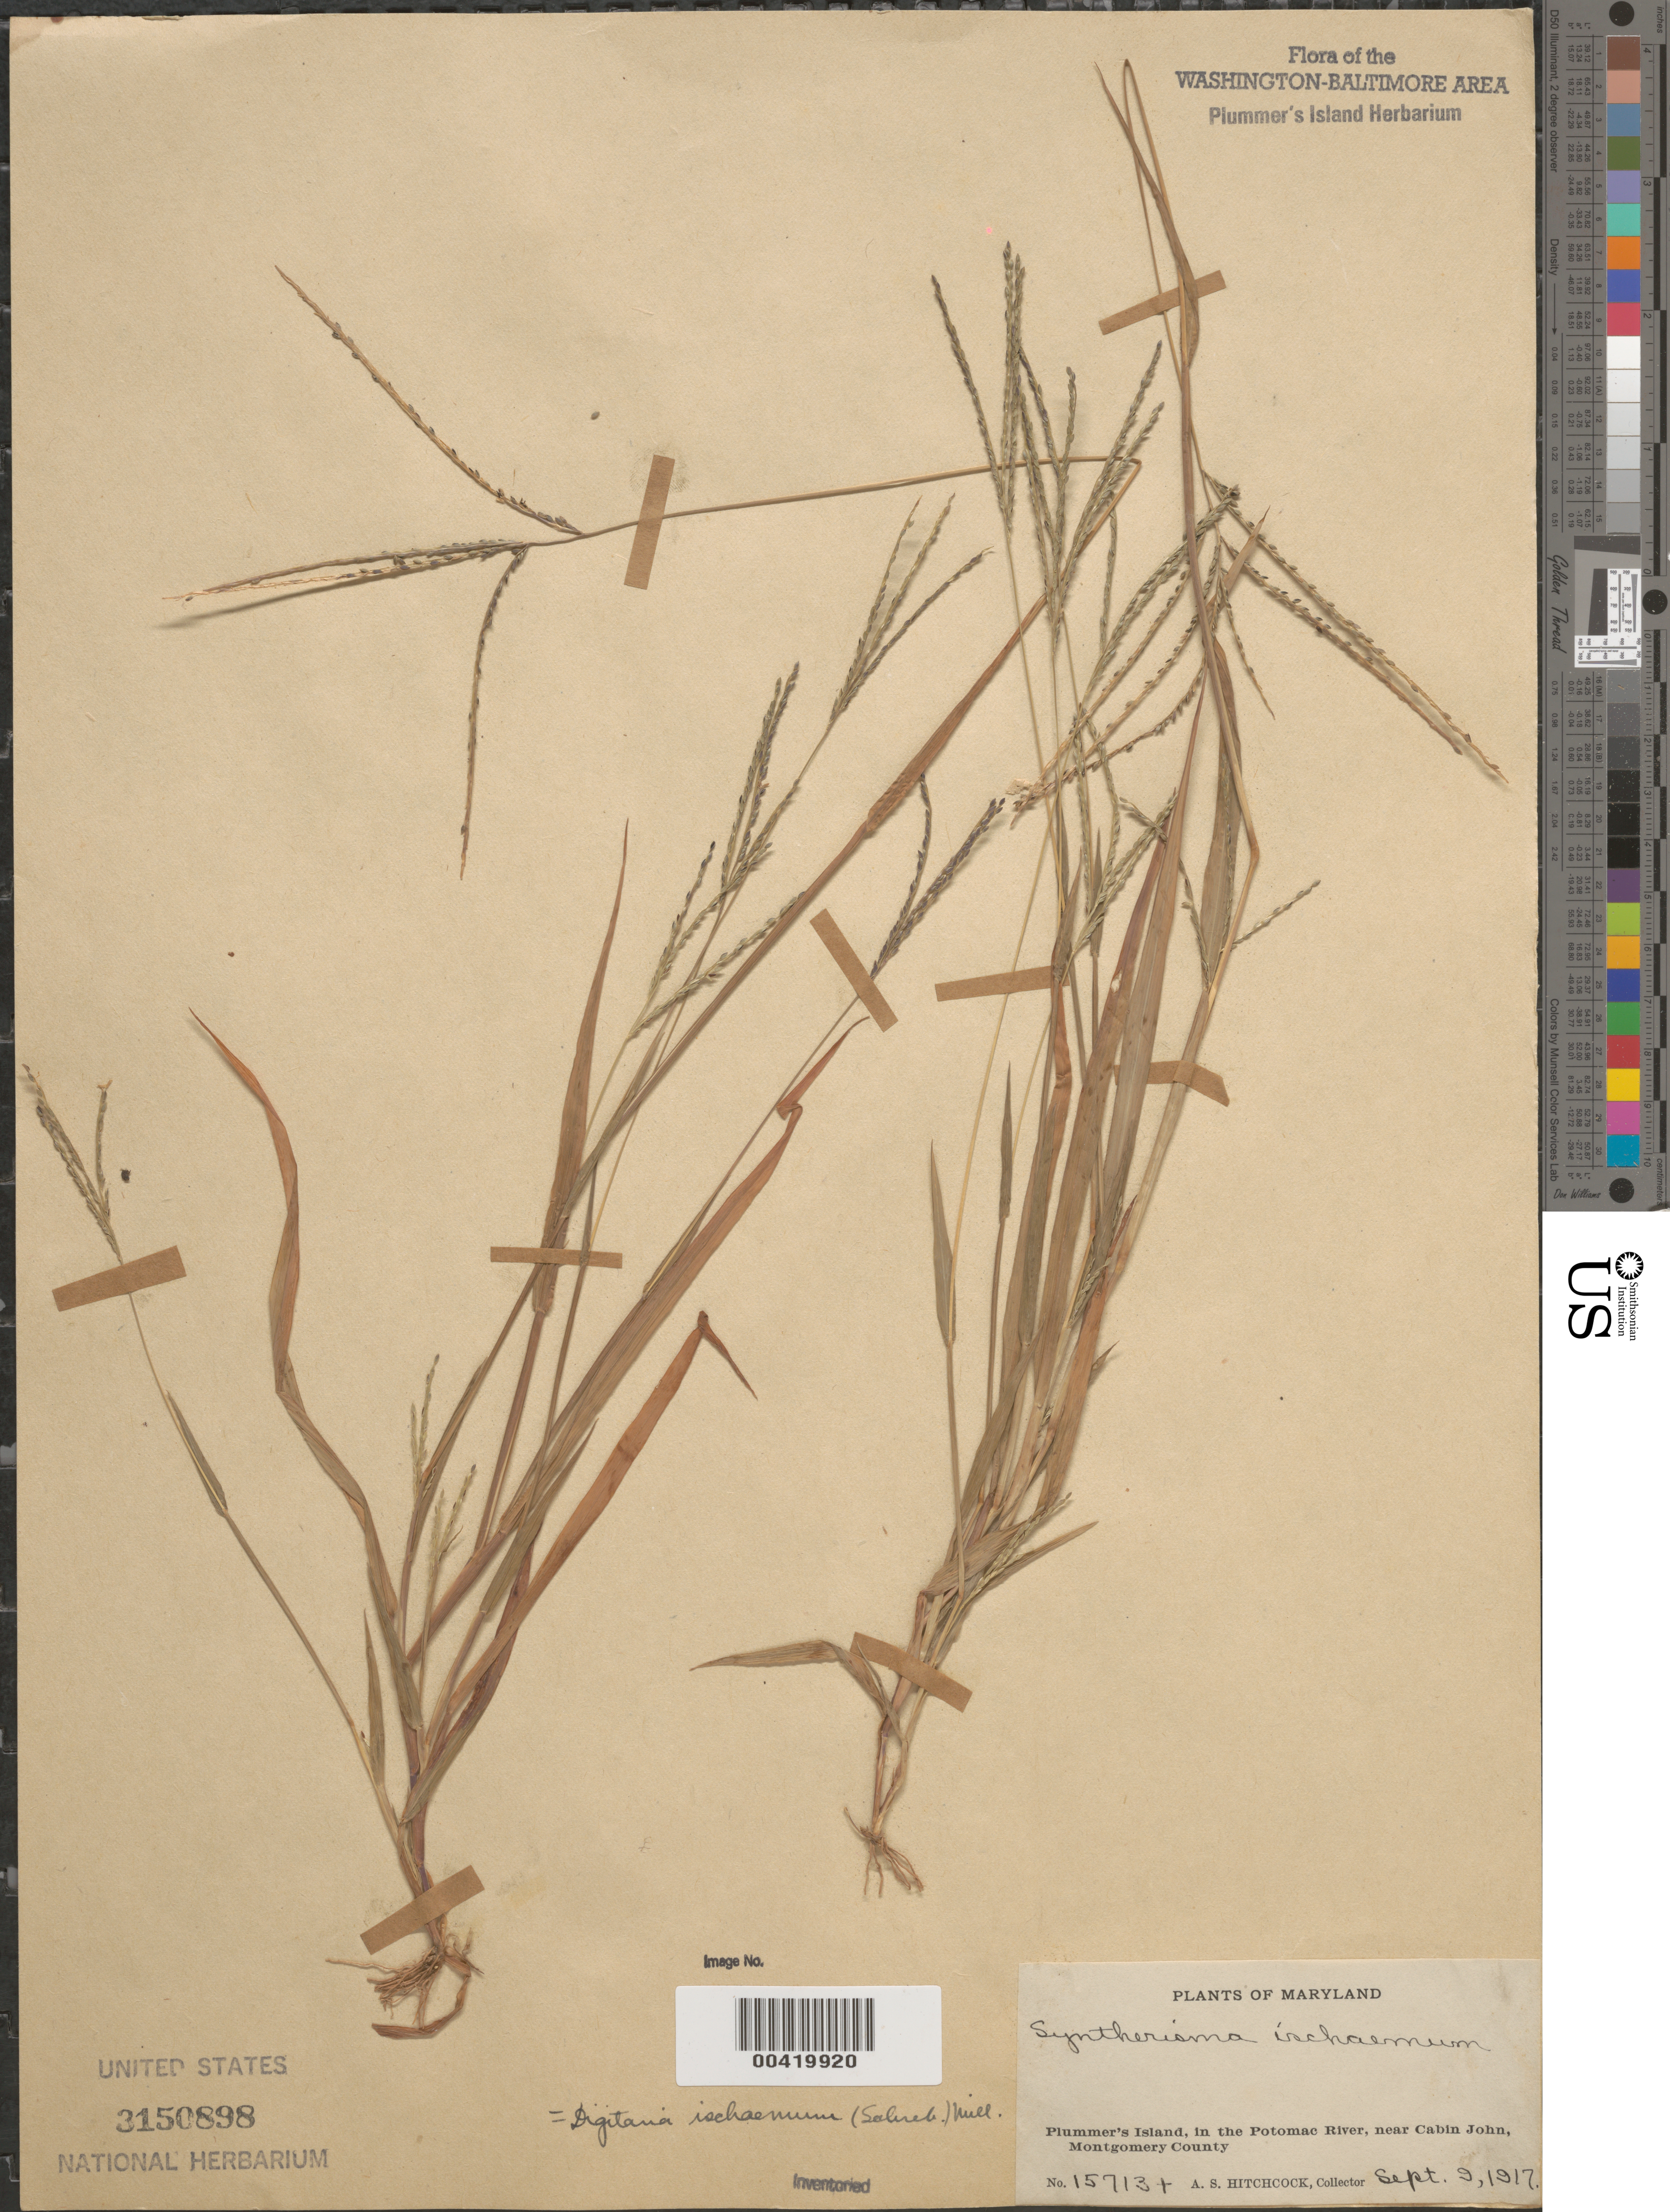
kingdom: Plantae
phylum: Tracheophyta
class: Liliopsida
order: Poales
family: Poaceae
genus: Digitaria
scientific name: Digitaria ischaemum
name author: (Schreber) Schreber ex Muhl.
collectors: A. S. Hitchcock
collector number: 15713+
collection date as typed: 09 Sep 1917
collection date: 1917-09-09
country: United States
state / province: Maryland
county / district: Montgomery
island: Plummers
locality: Plummer's Island, near Cabin John C. & O. Canal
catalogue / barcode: US 3150898